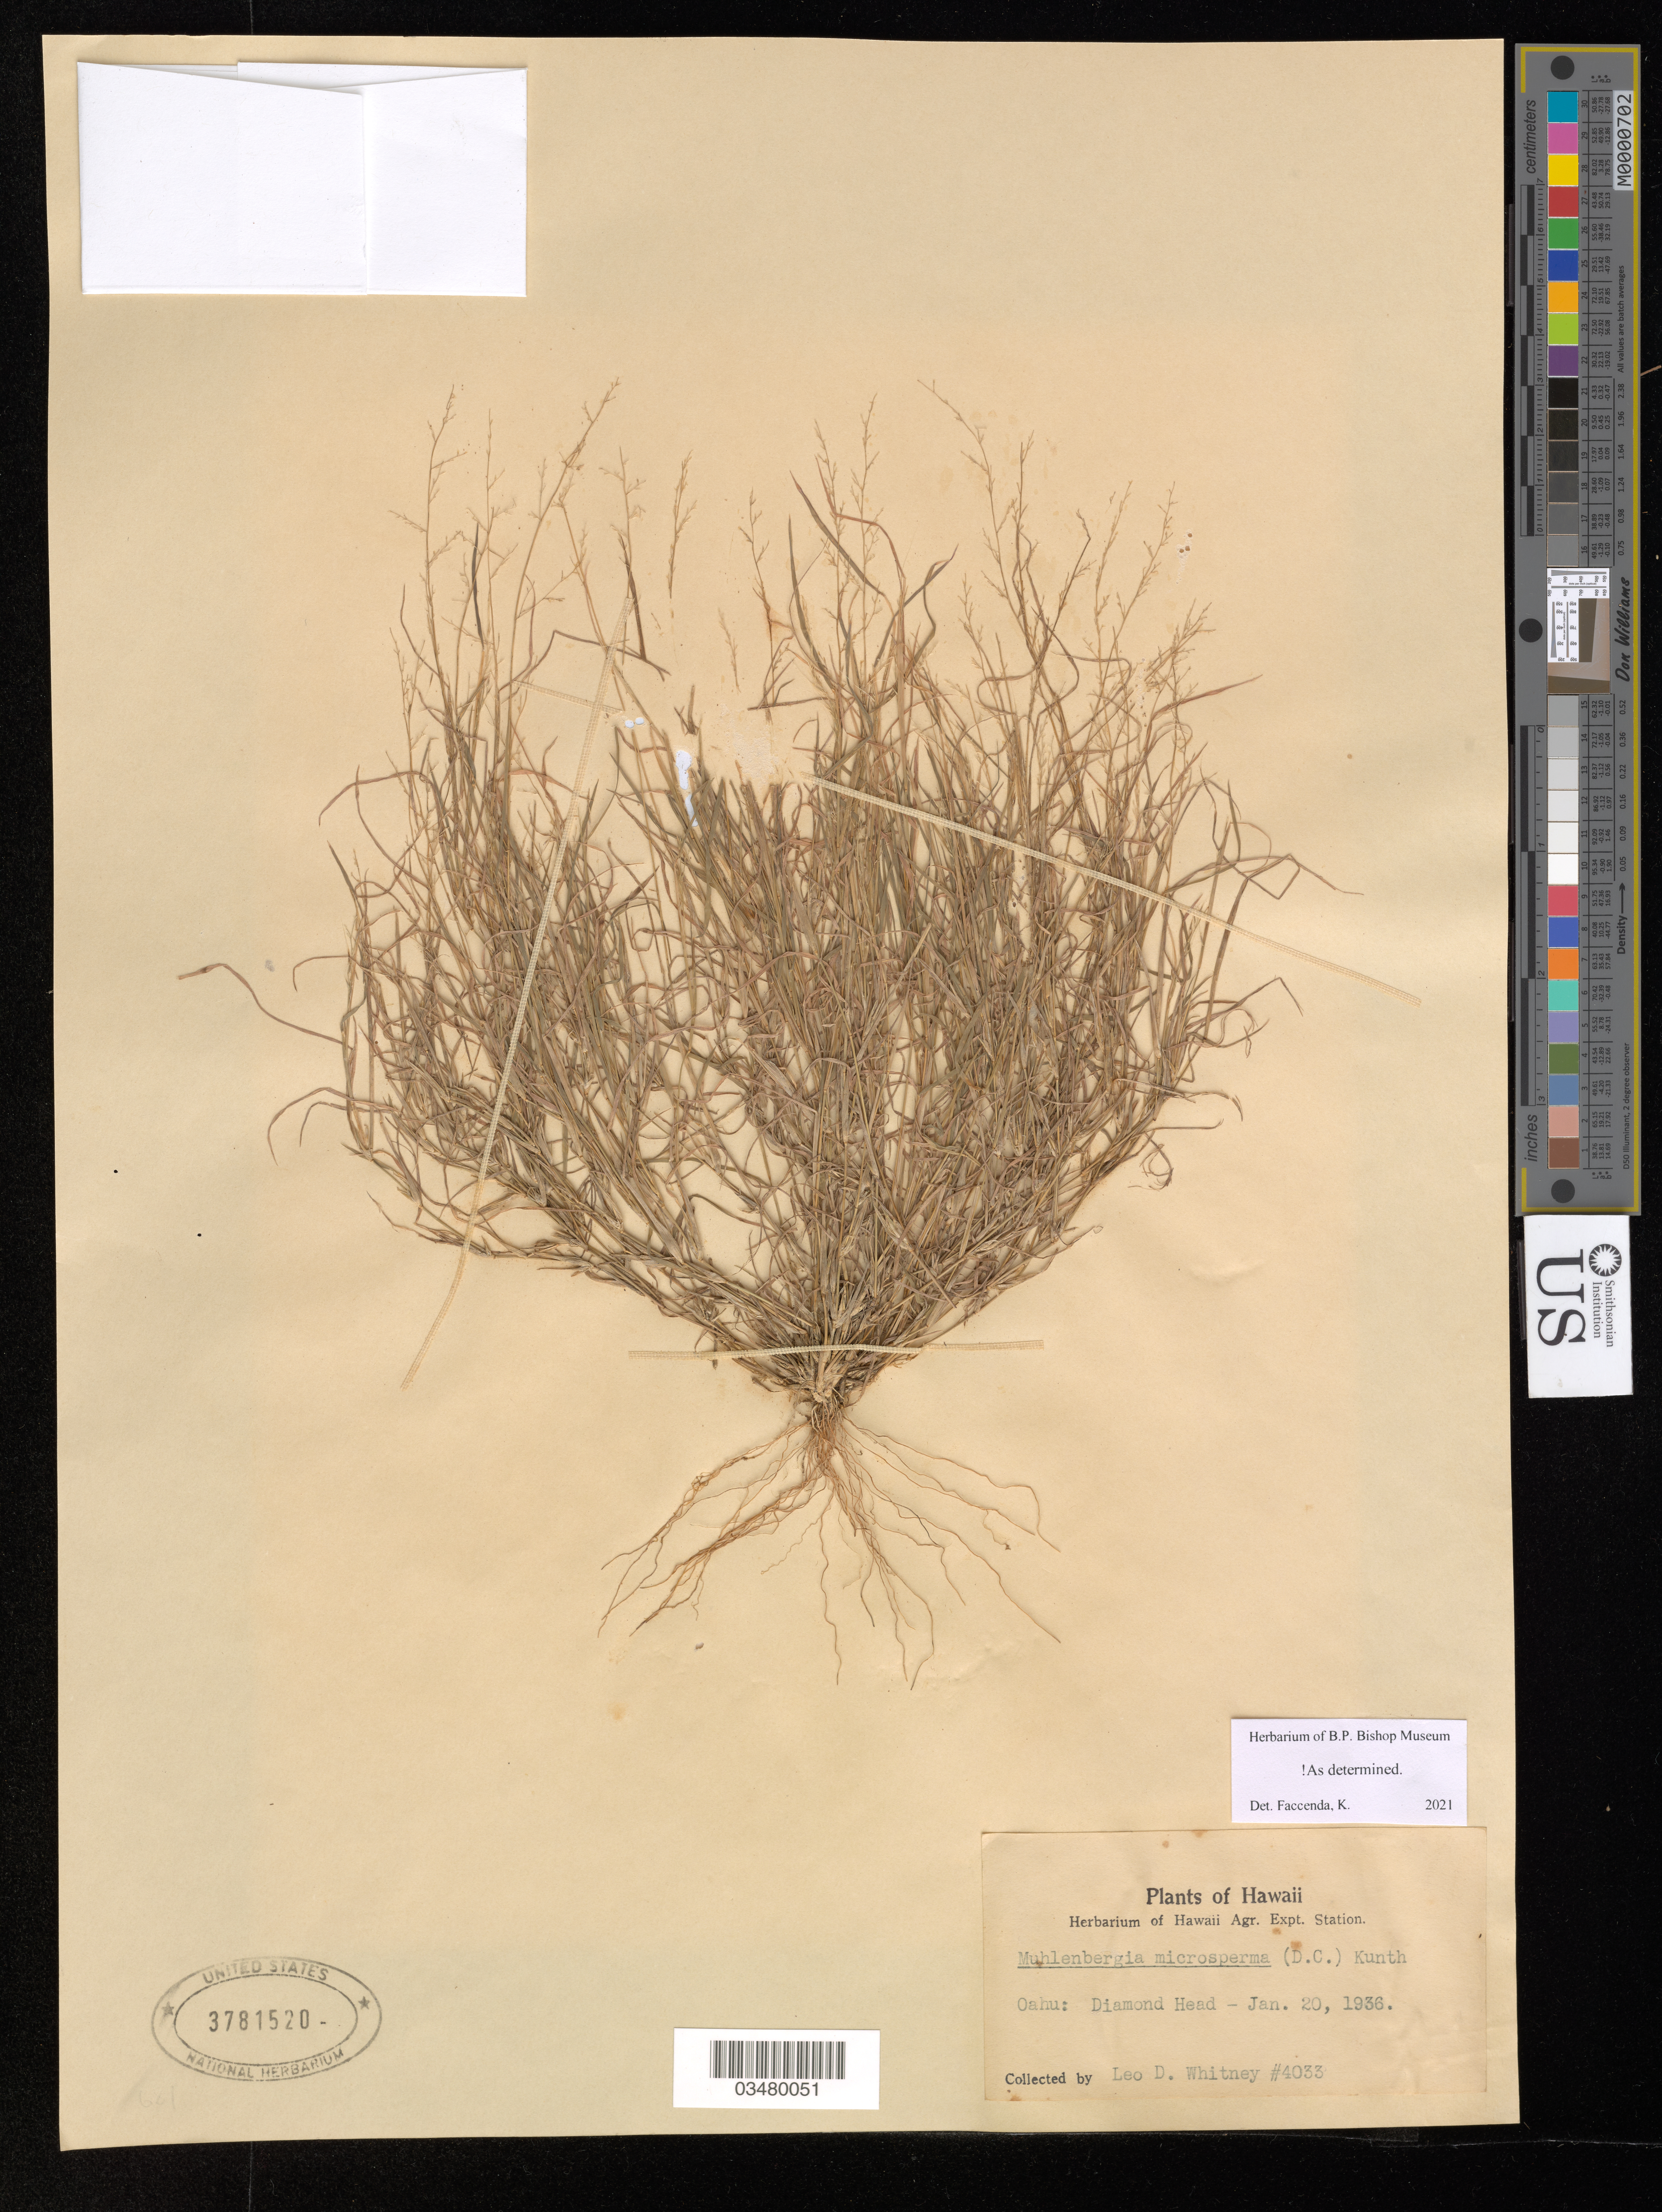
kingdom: Plantae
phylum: Tracheophyta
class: Liliopsida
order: Poales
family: Poaceae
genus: Muhlenbergia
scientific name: Muhlenbergia microsperma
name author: (DC.) Kunth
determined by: Faccenda, K.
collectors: L. Whitney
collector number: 4033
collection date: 1936-01-20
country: United States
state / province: Hawaii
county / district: Honolulu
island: Oahu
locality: Diamond Head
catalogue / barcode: US 3781520